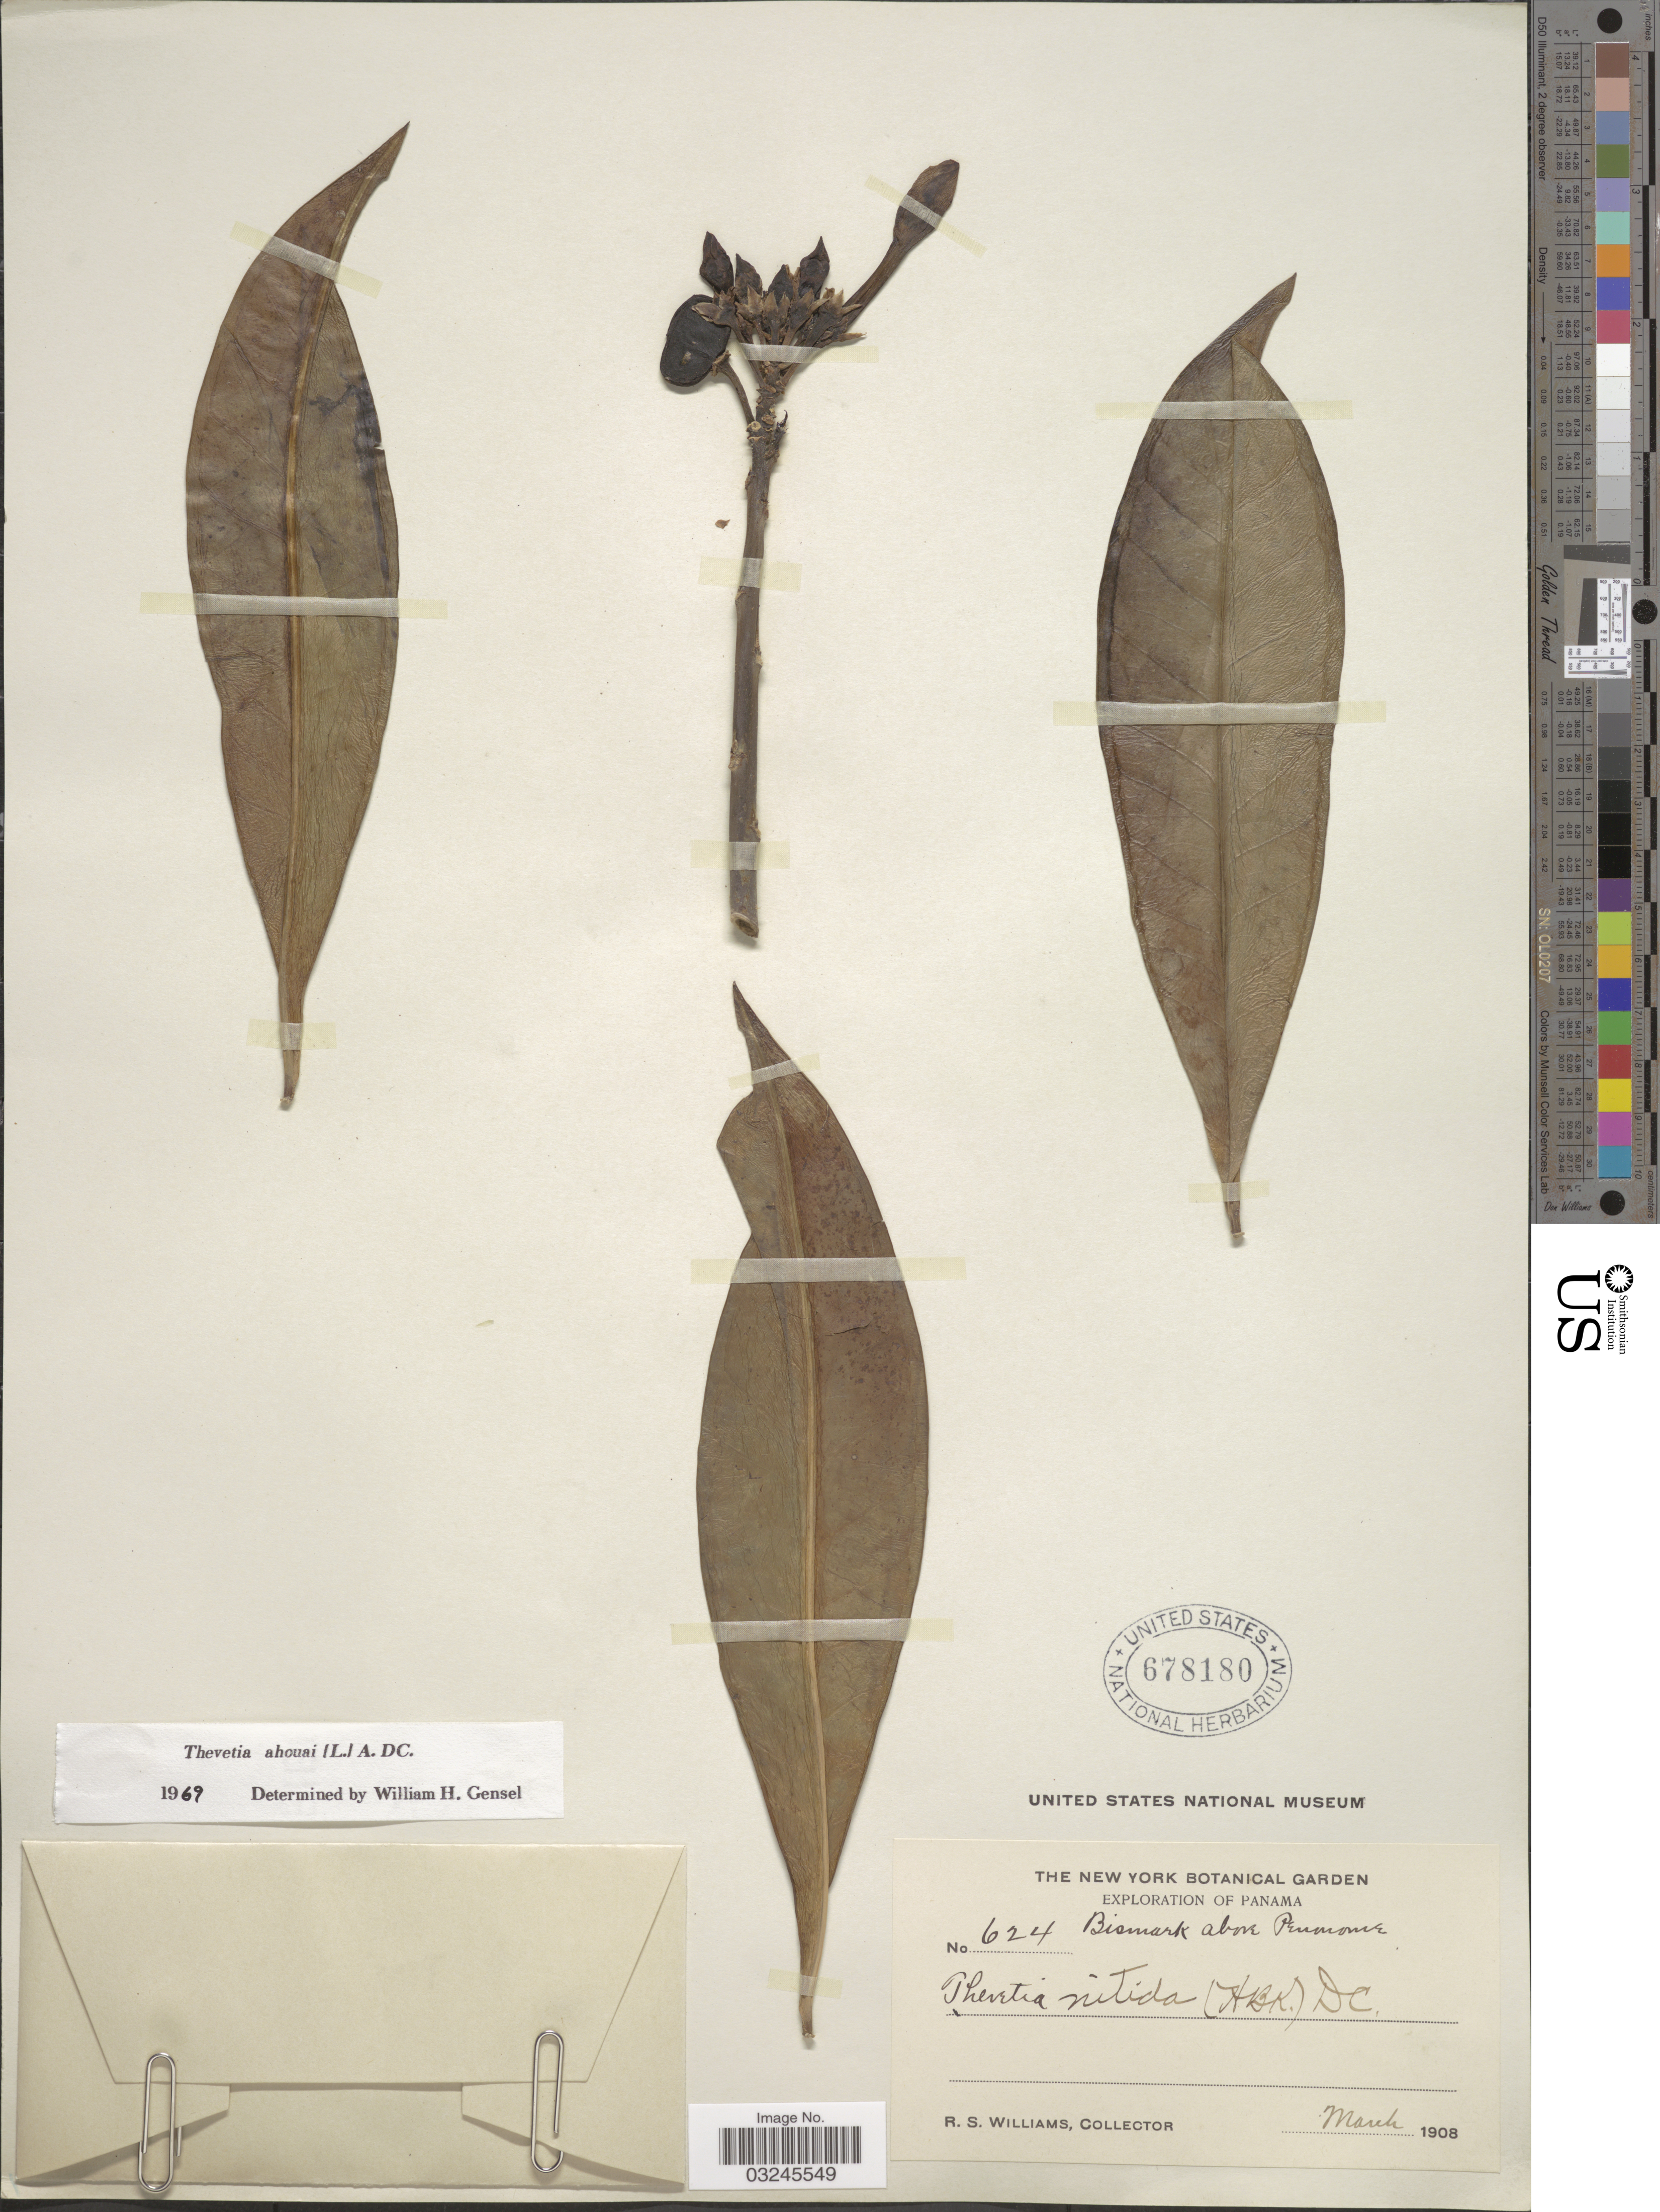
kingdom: Plantae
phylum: Tracheophyta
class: Magnoliopsida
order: Gentianales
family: Apocynaceae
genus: Thevetia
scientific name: Thevetia ahouai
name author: (L.) A. DC.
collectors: R. S. Williams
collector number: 624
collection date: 1908-03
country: Panama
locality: Bismark above Penonome.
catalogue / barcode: US 678180